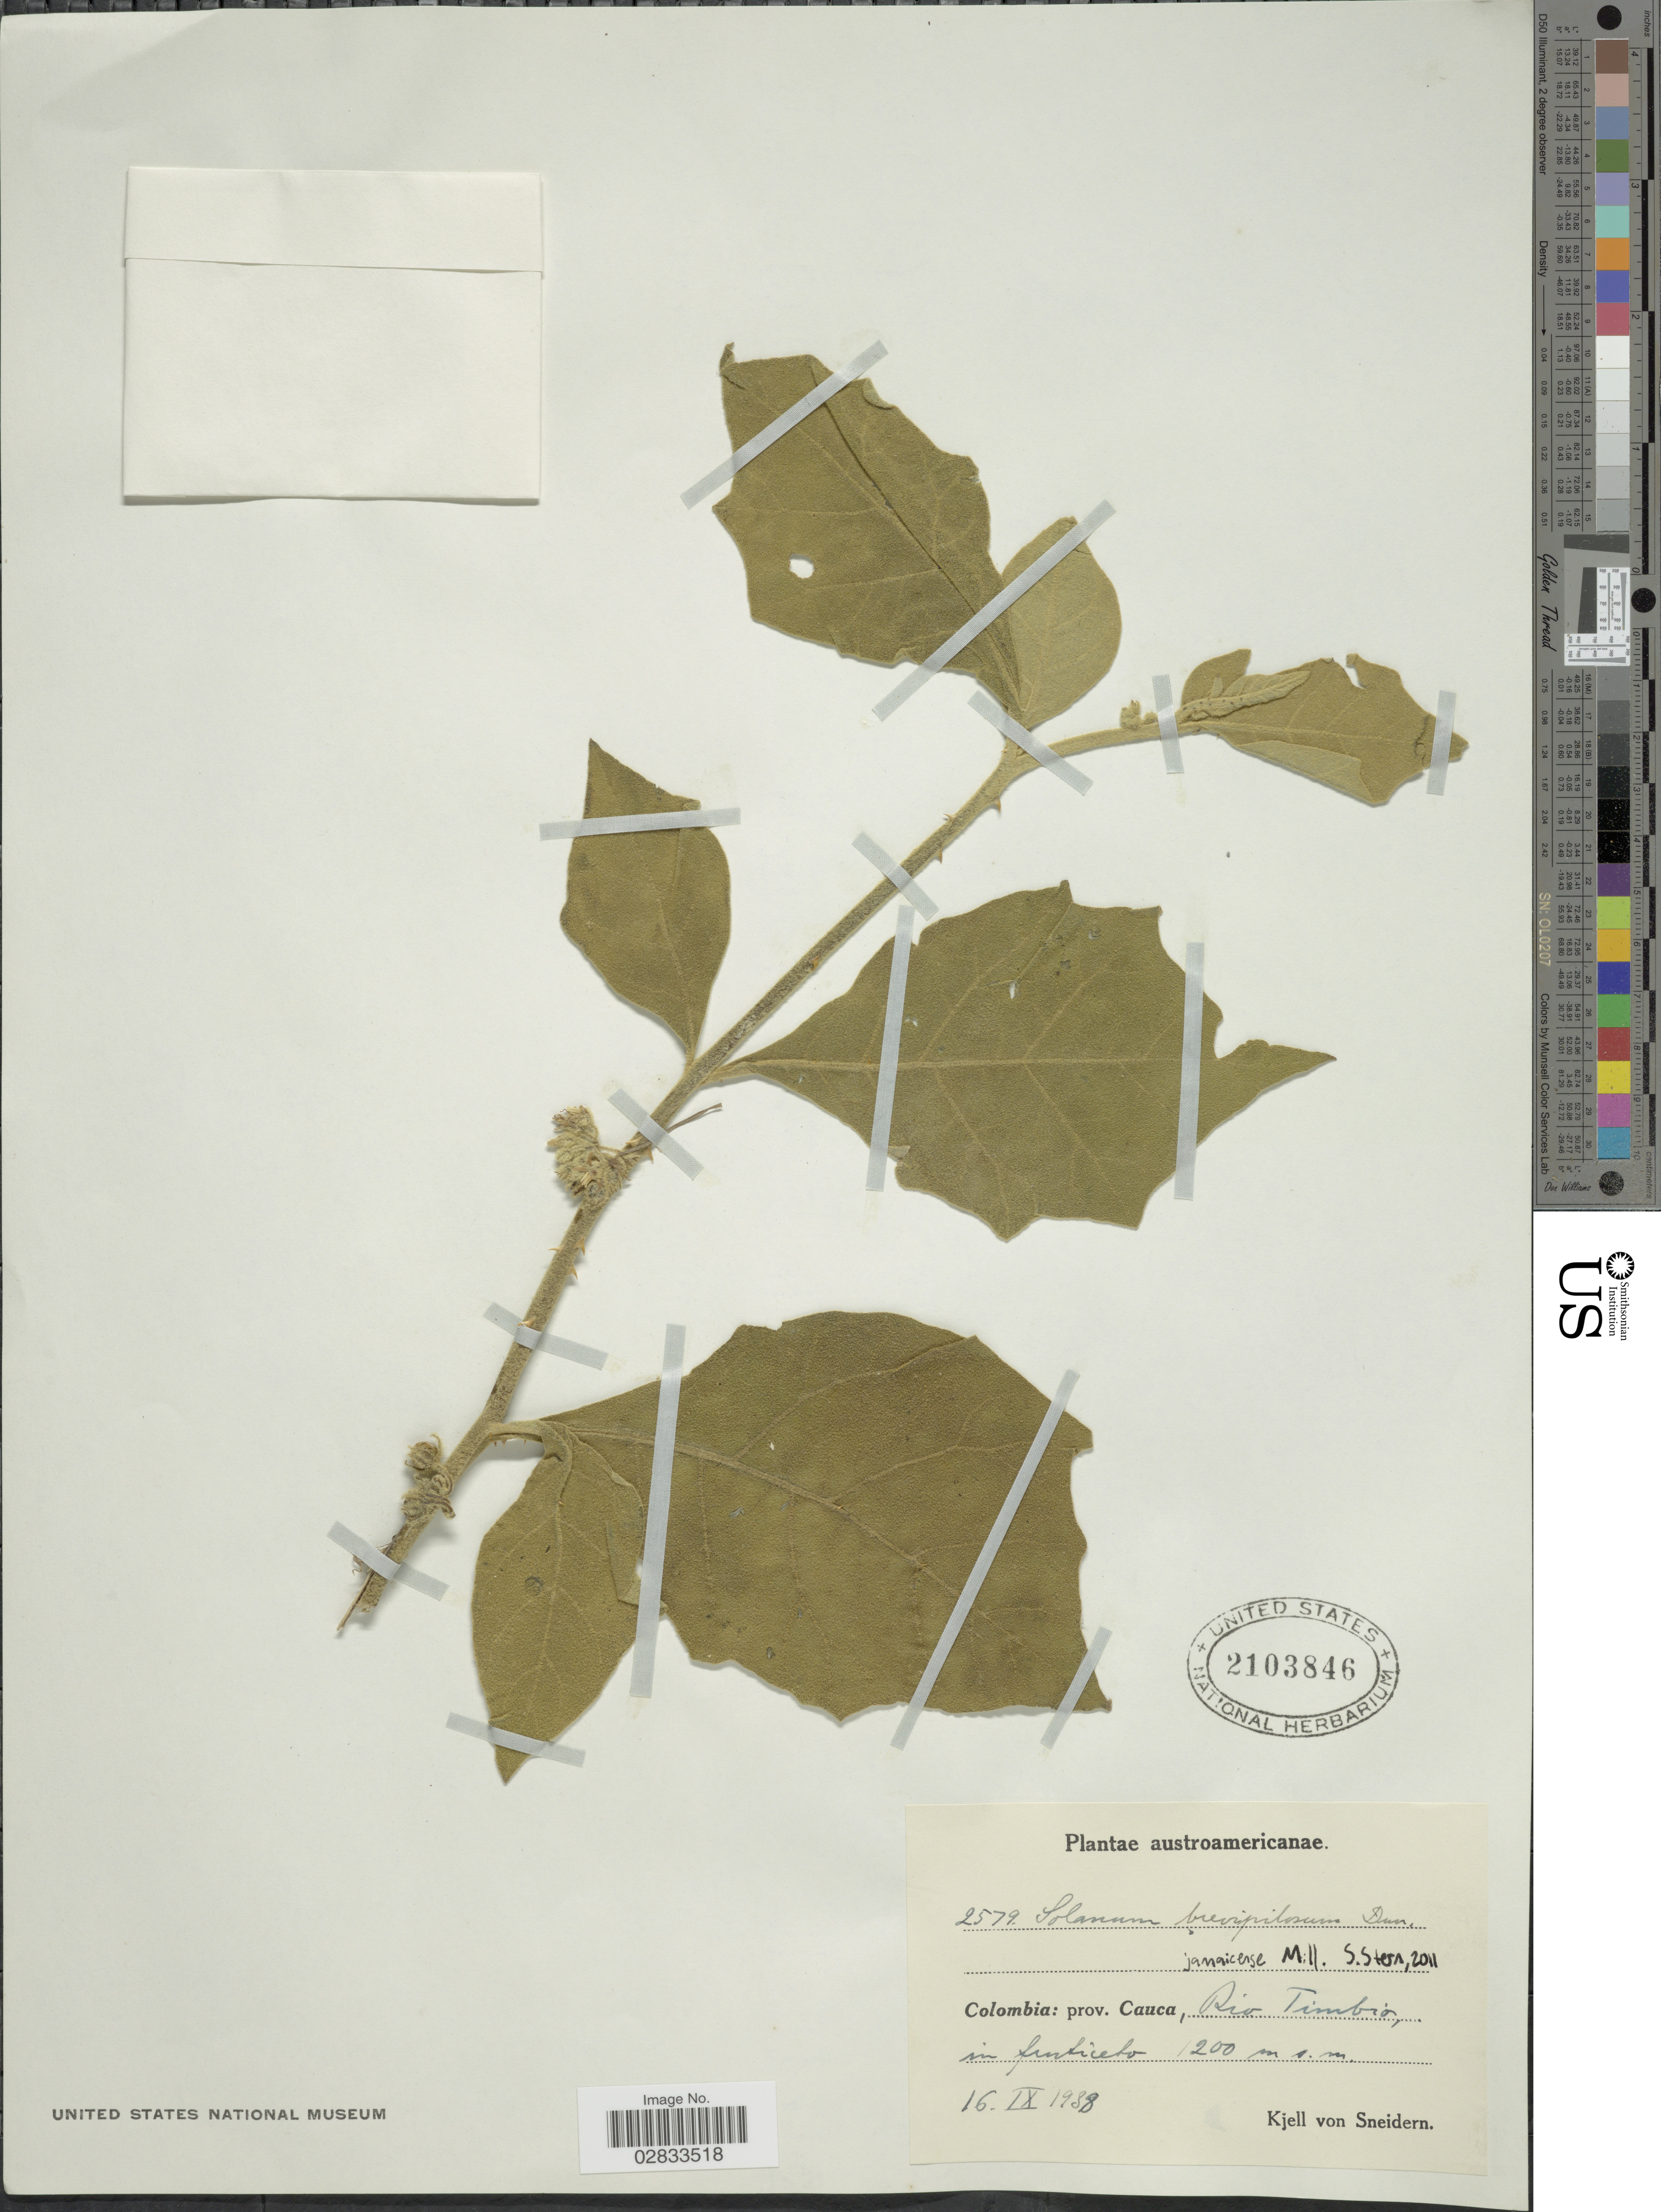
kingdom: Plantae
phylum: Tracheophyta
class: Magnoliopsida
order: Solanales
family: Solanaceae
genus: Solanum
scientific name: Solanum jamaicense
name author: Mill.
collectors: K. von Sneidern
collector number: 2579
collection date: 1938-09-16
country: Colombia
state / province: Cauca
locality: Rio Timbio.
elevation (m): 1200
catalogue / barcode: US 2103846